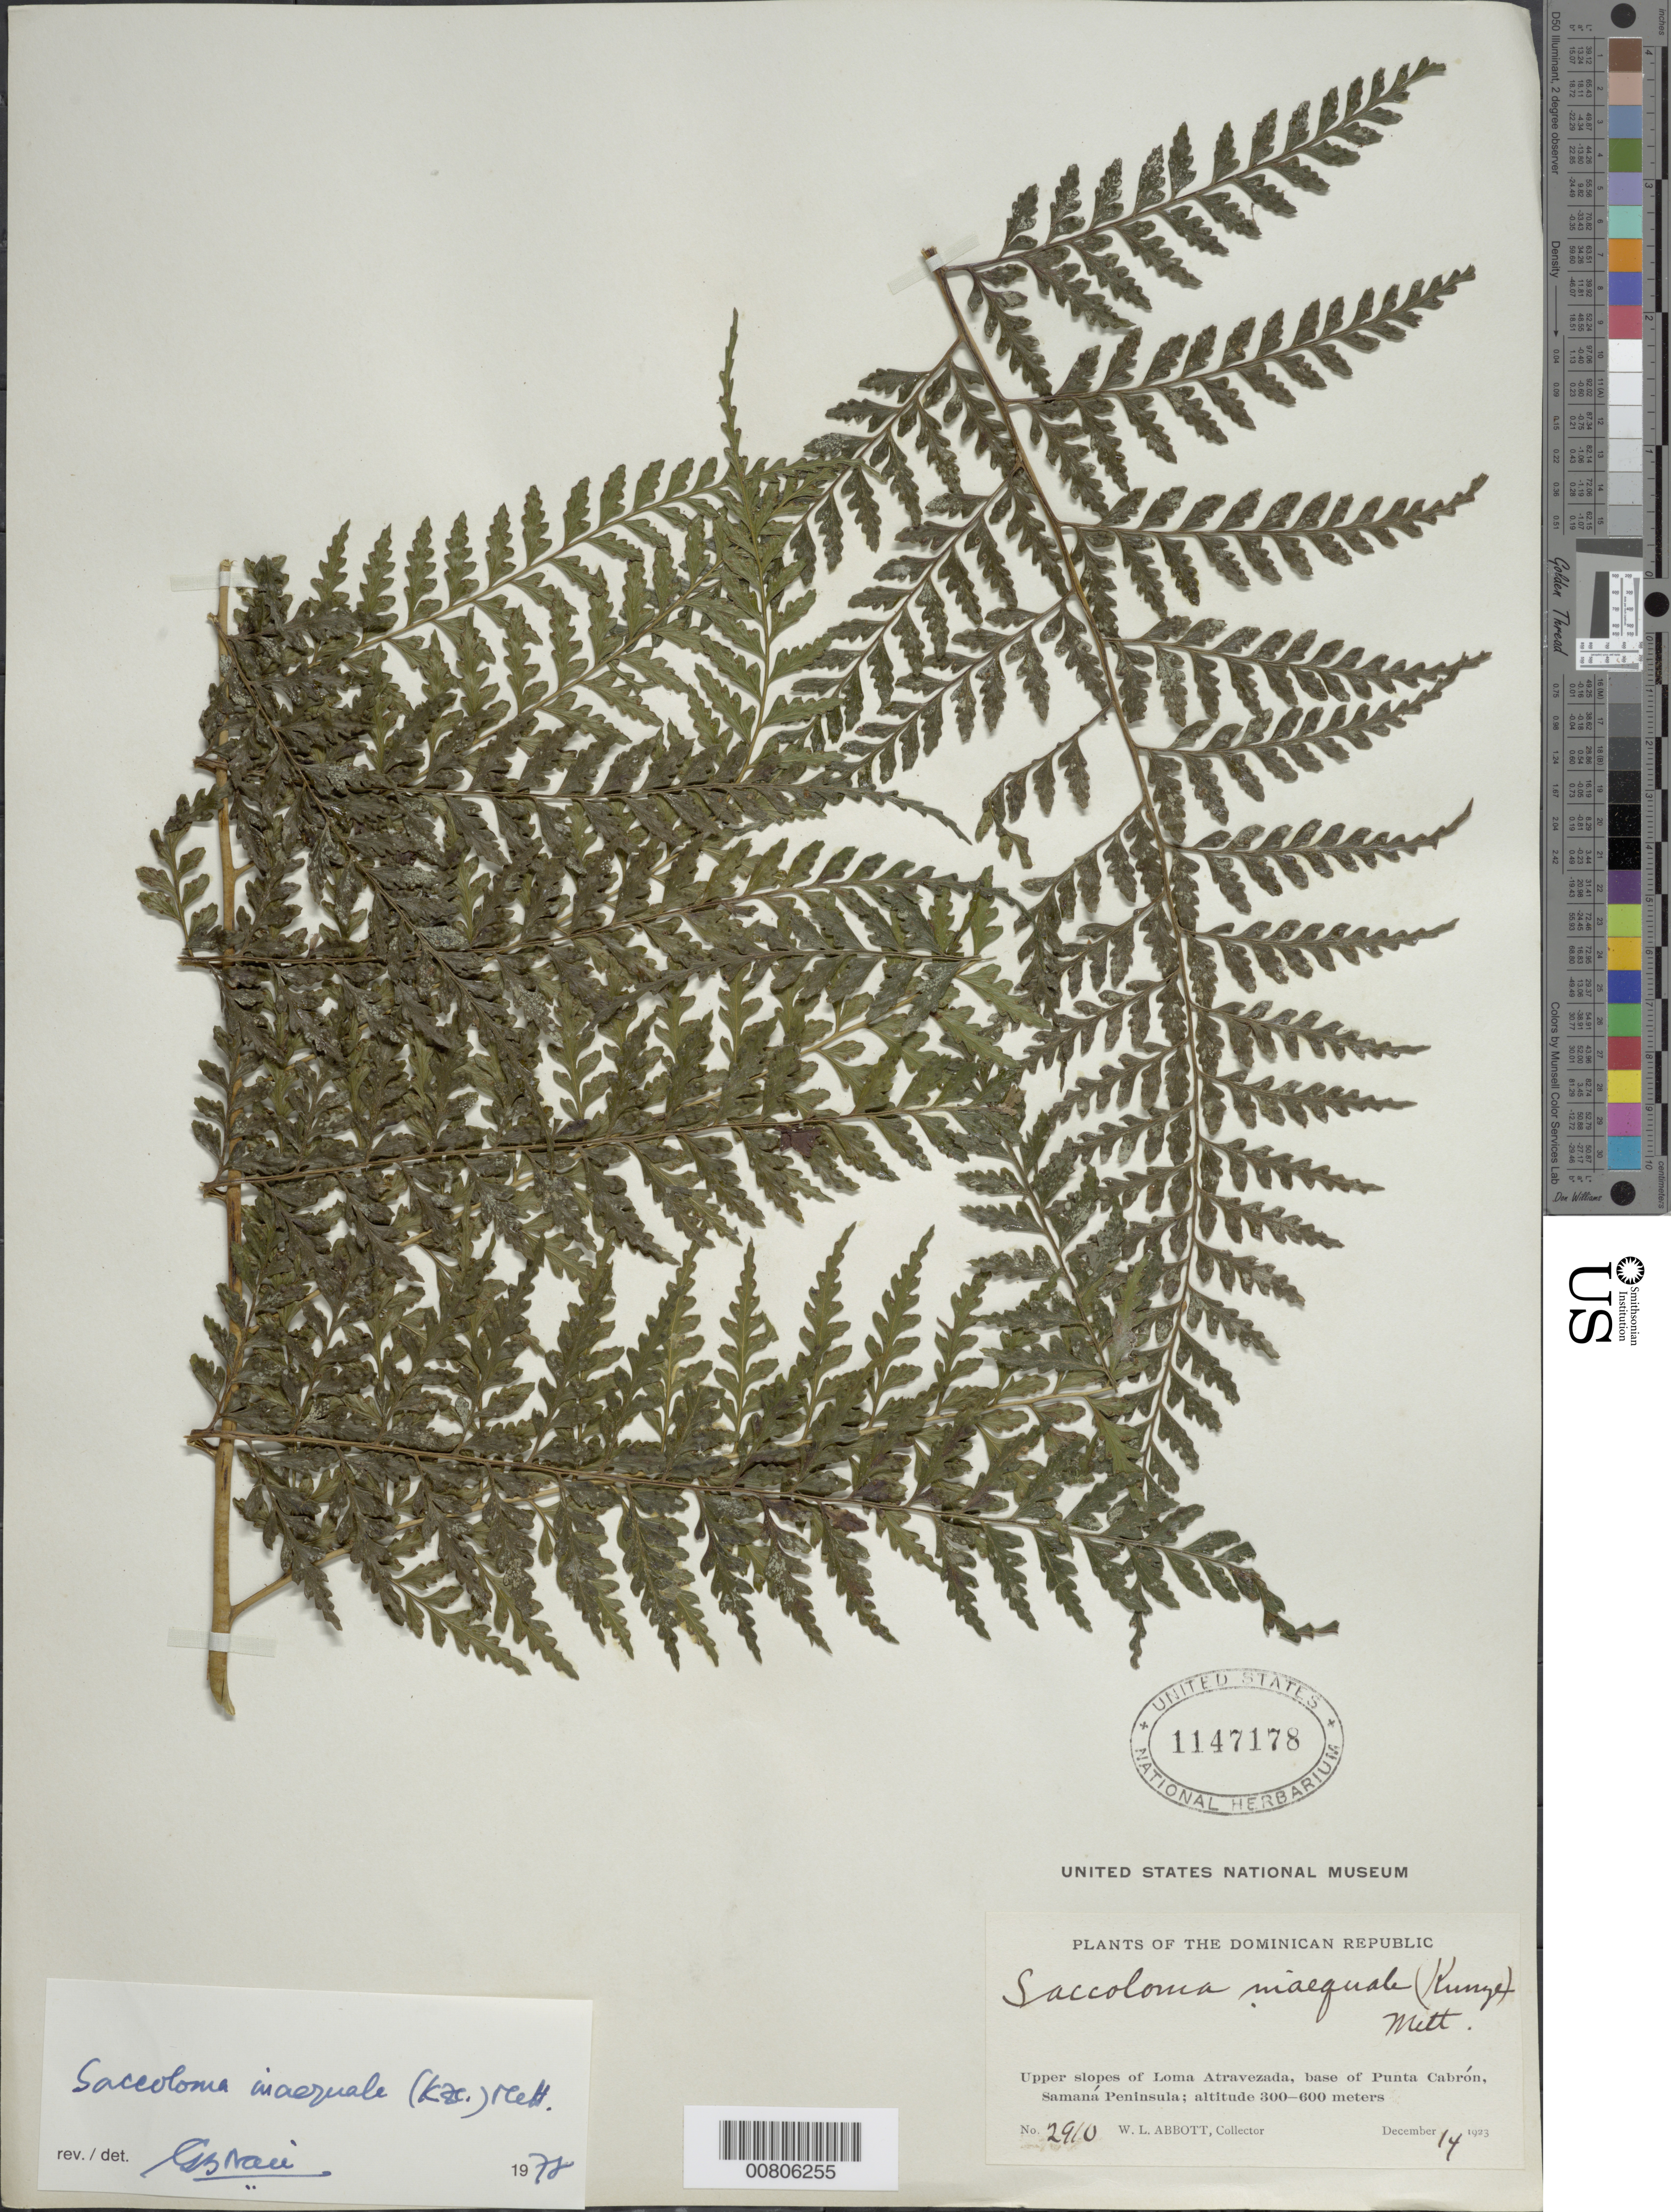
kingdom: Plantae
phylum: Tracheophyta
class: Polypodiopsida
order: Polypodiales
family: Saccolomataceae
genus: Saccoloma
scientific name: Saccoloma inaequale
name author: (Kunze) Mett.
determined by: Nair, G. B.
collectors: W. L. Abbott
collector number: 2910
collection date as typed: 14 Dec 1923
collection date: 1923-12-14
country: Dominican Republic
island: Hispaniola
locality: Samaná Peninsula, upper slopes of Loma Atravezada, base of Punta Cabrón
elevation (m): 300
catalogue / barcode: US 1147178